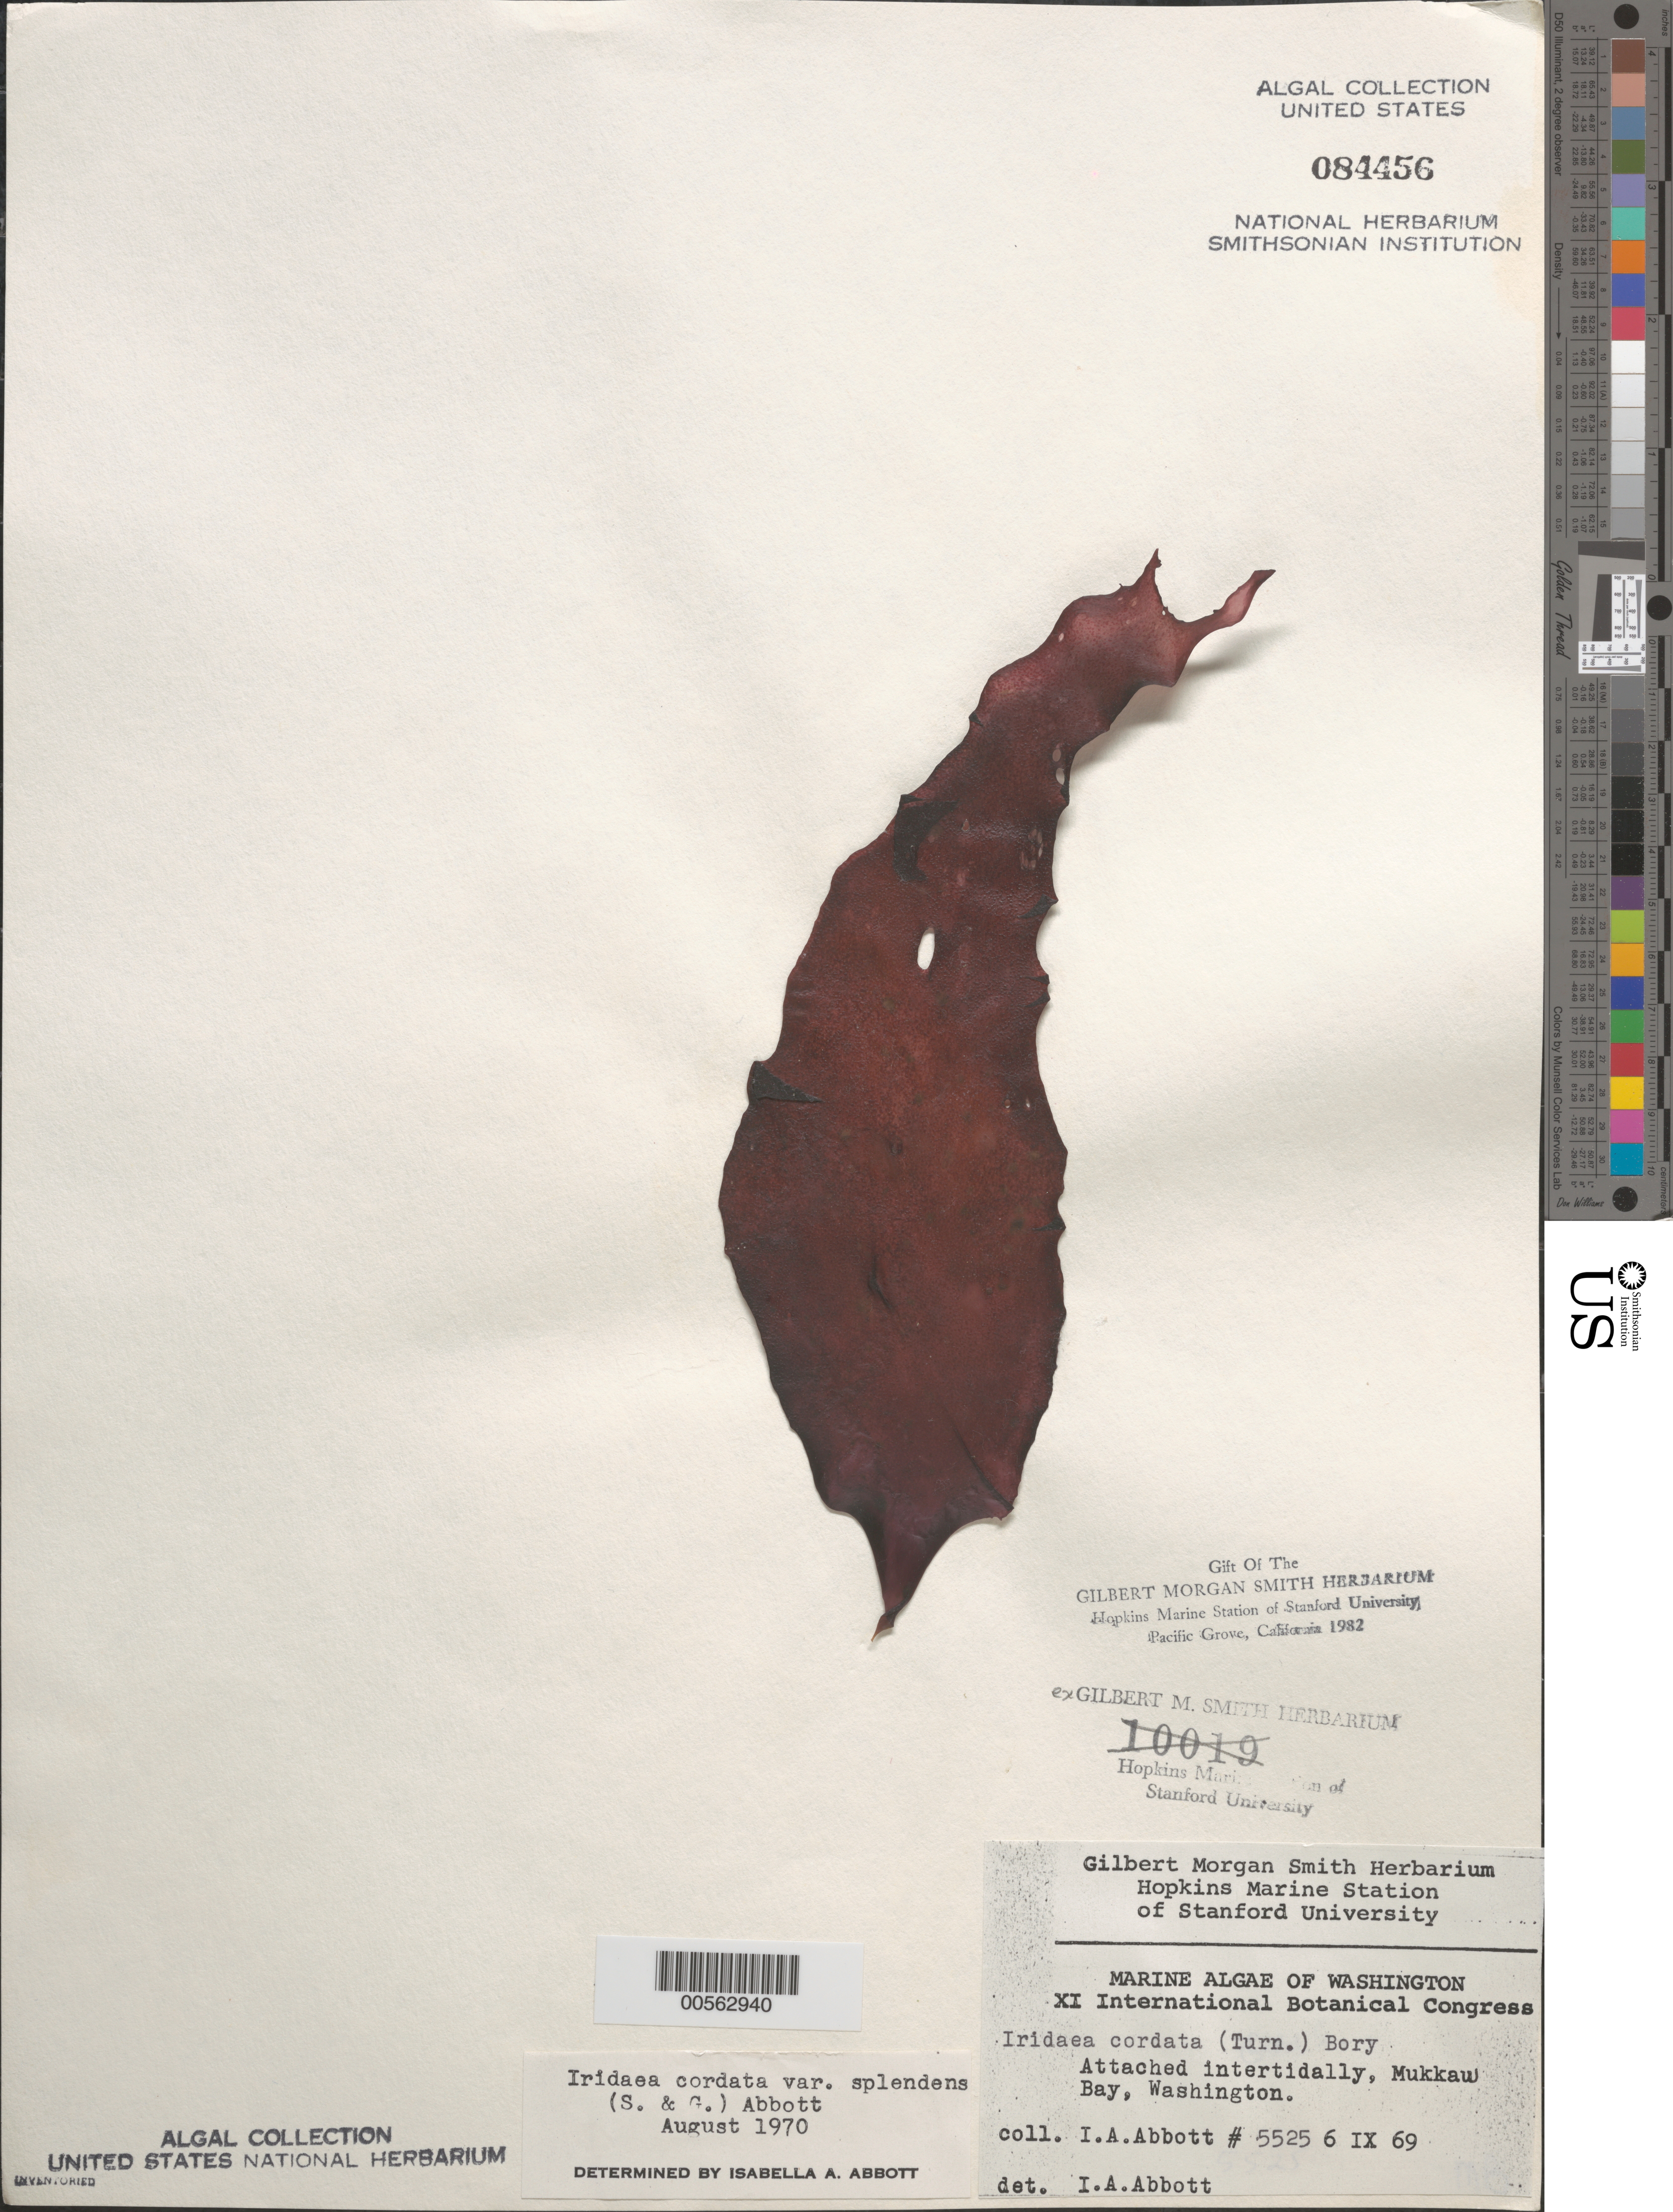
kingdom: Plantae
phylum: Rhodophyta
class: Florideophyceae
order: Gigartinales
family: Gigartinaceae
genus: Iridaea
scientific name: Iridaea cordata var. splendens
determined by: Abbott, Isabella A.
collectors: I. A. Abbott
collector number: IAA 5525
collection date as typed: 06 Sep 1969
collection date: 1969-09-06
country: United States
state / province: Washington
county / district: Clallam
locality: Mukkaw Bay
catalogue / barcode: US 84456